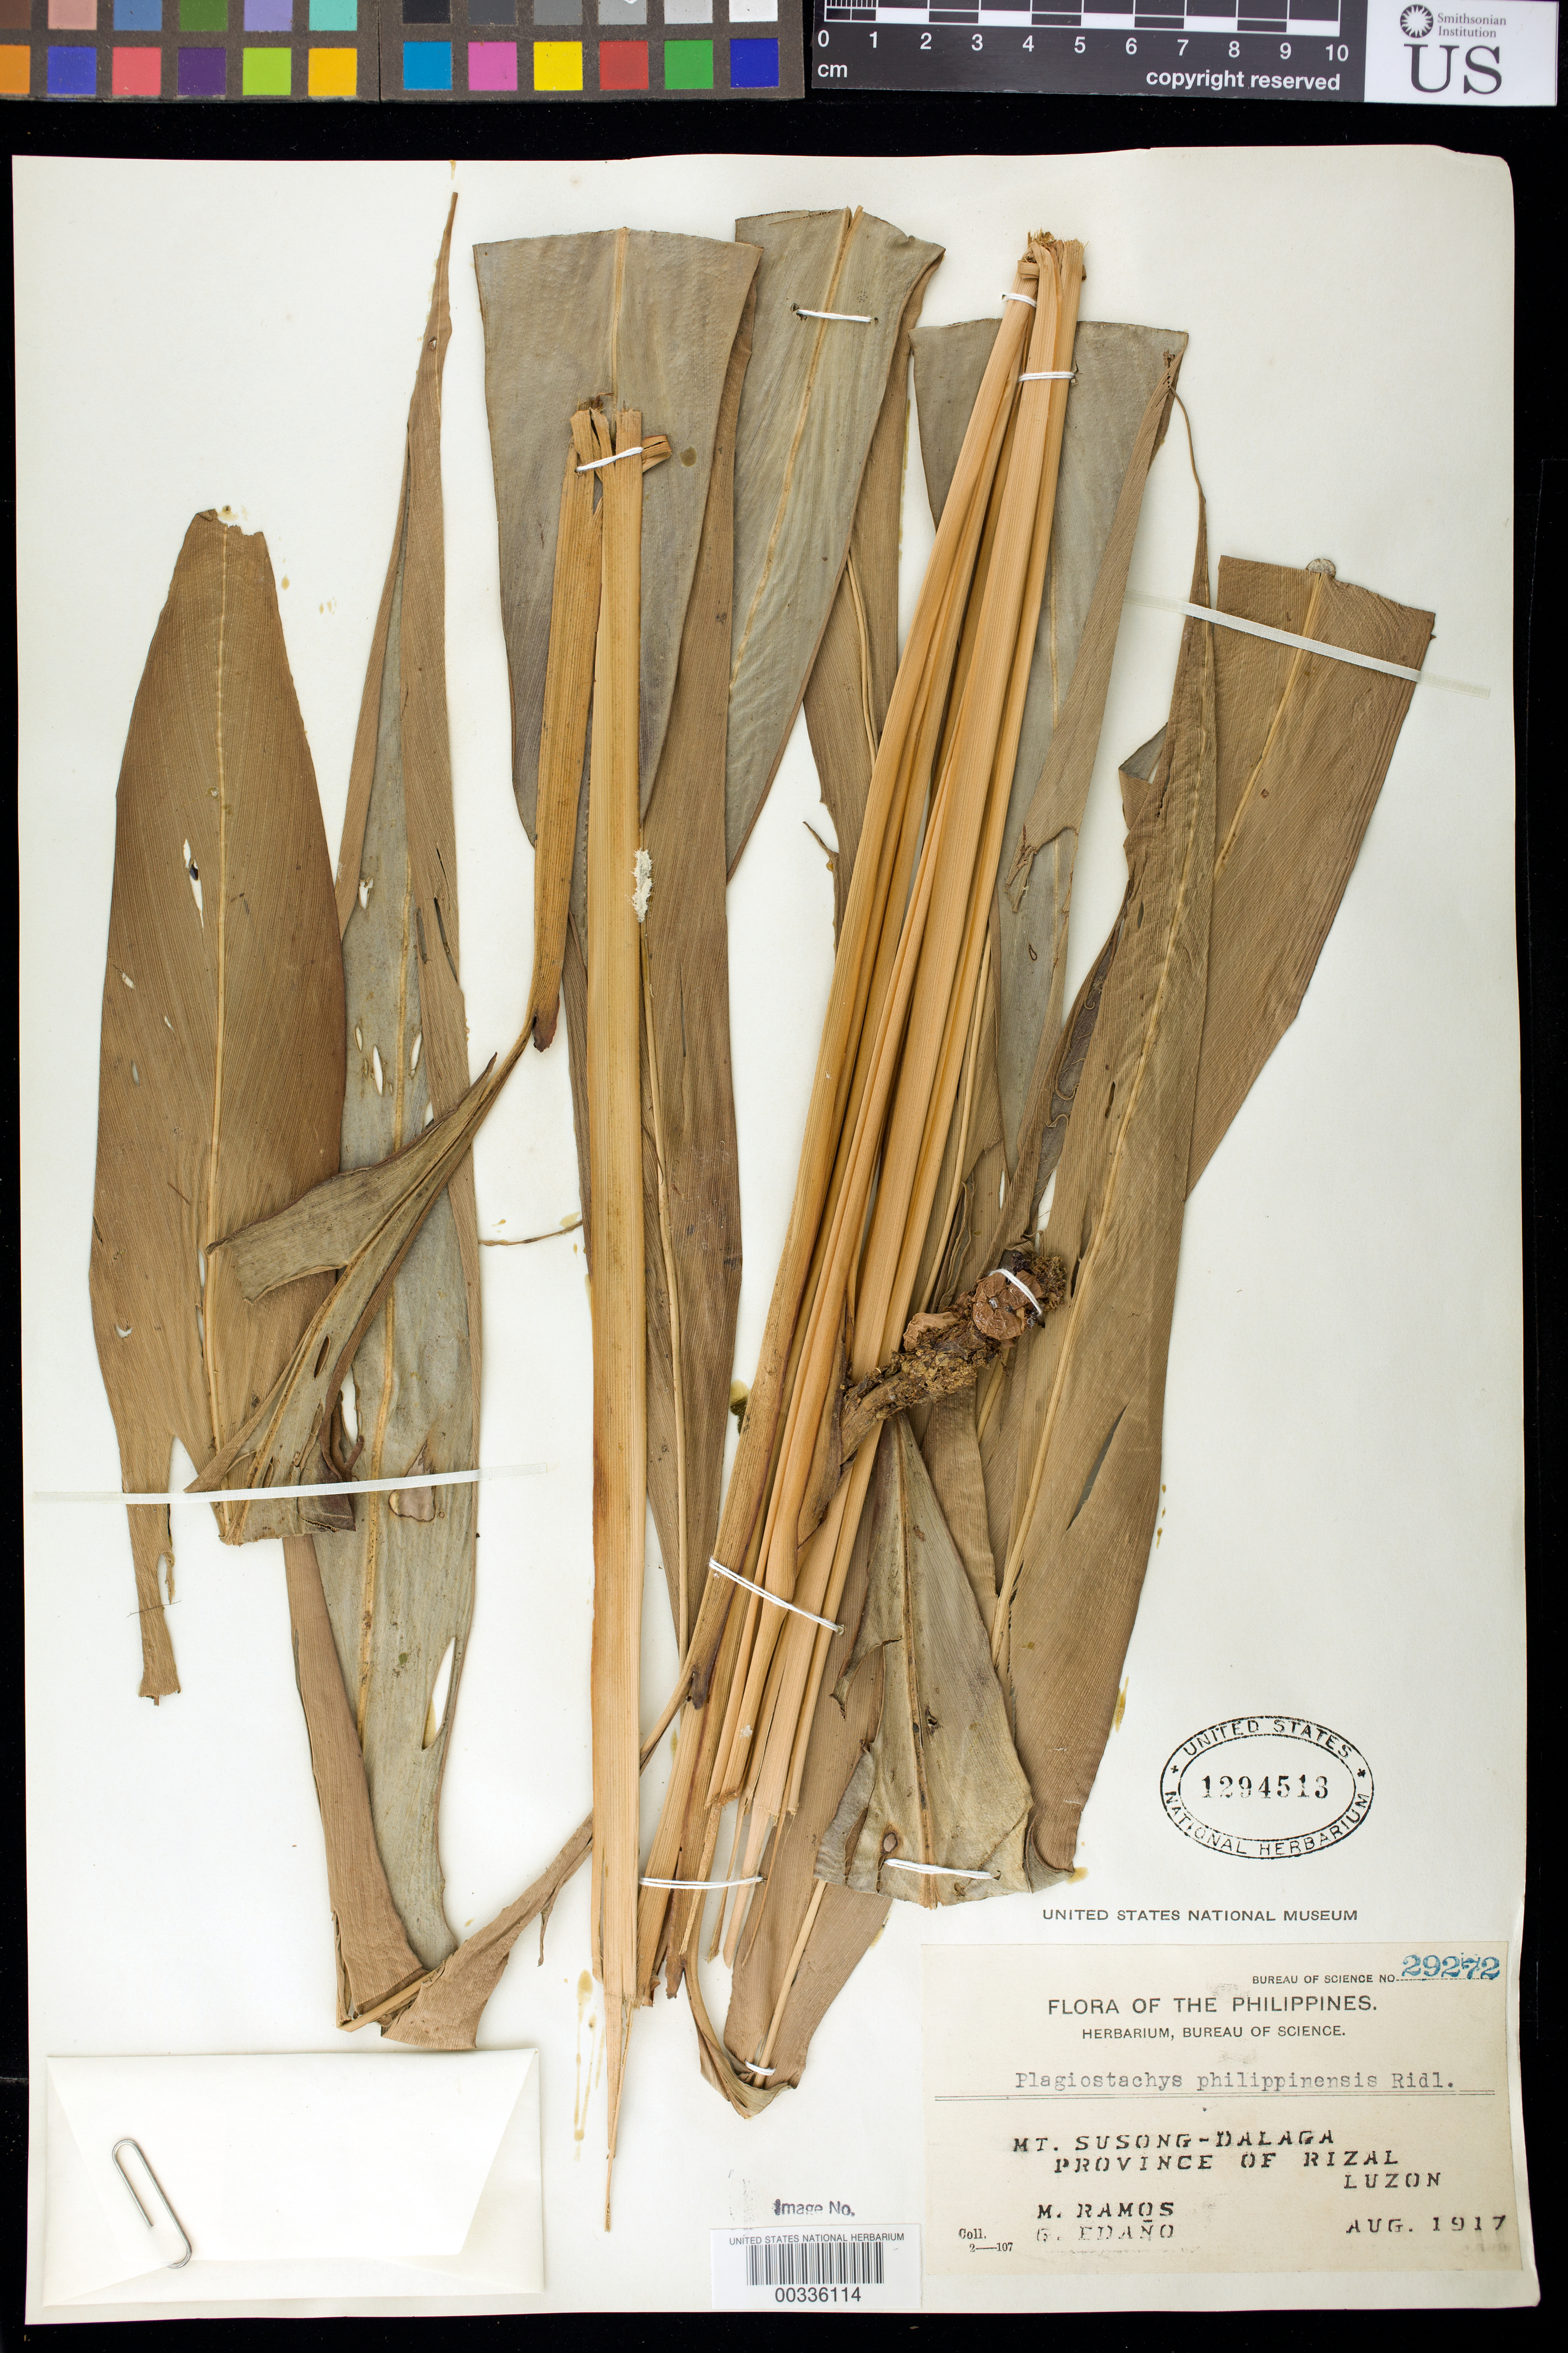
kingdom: Plantae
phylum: Tracheophyta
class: Liliopsida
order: Zingiberales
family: Zingiberaceae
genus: Plagiostachys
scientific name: Plagiostachys philippinensis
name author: Ridl. in Elmer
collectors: M. Ramos & G. E. Edaño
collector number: Bur. Sci. 29272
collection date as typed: Aug 1917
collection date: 1917-08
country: Philippines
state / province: Calabarzon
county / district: Rizal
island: Luzon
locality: Mt susong-dalago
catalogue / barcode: US 1294513